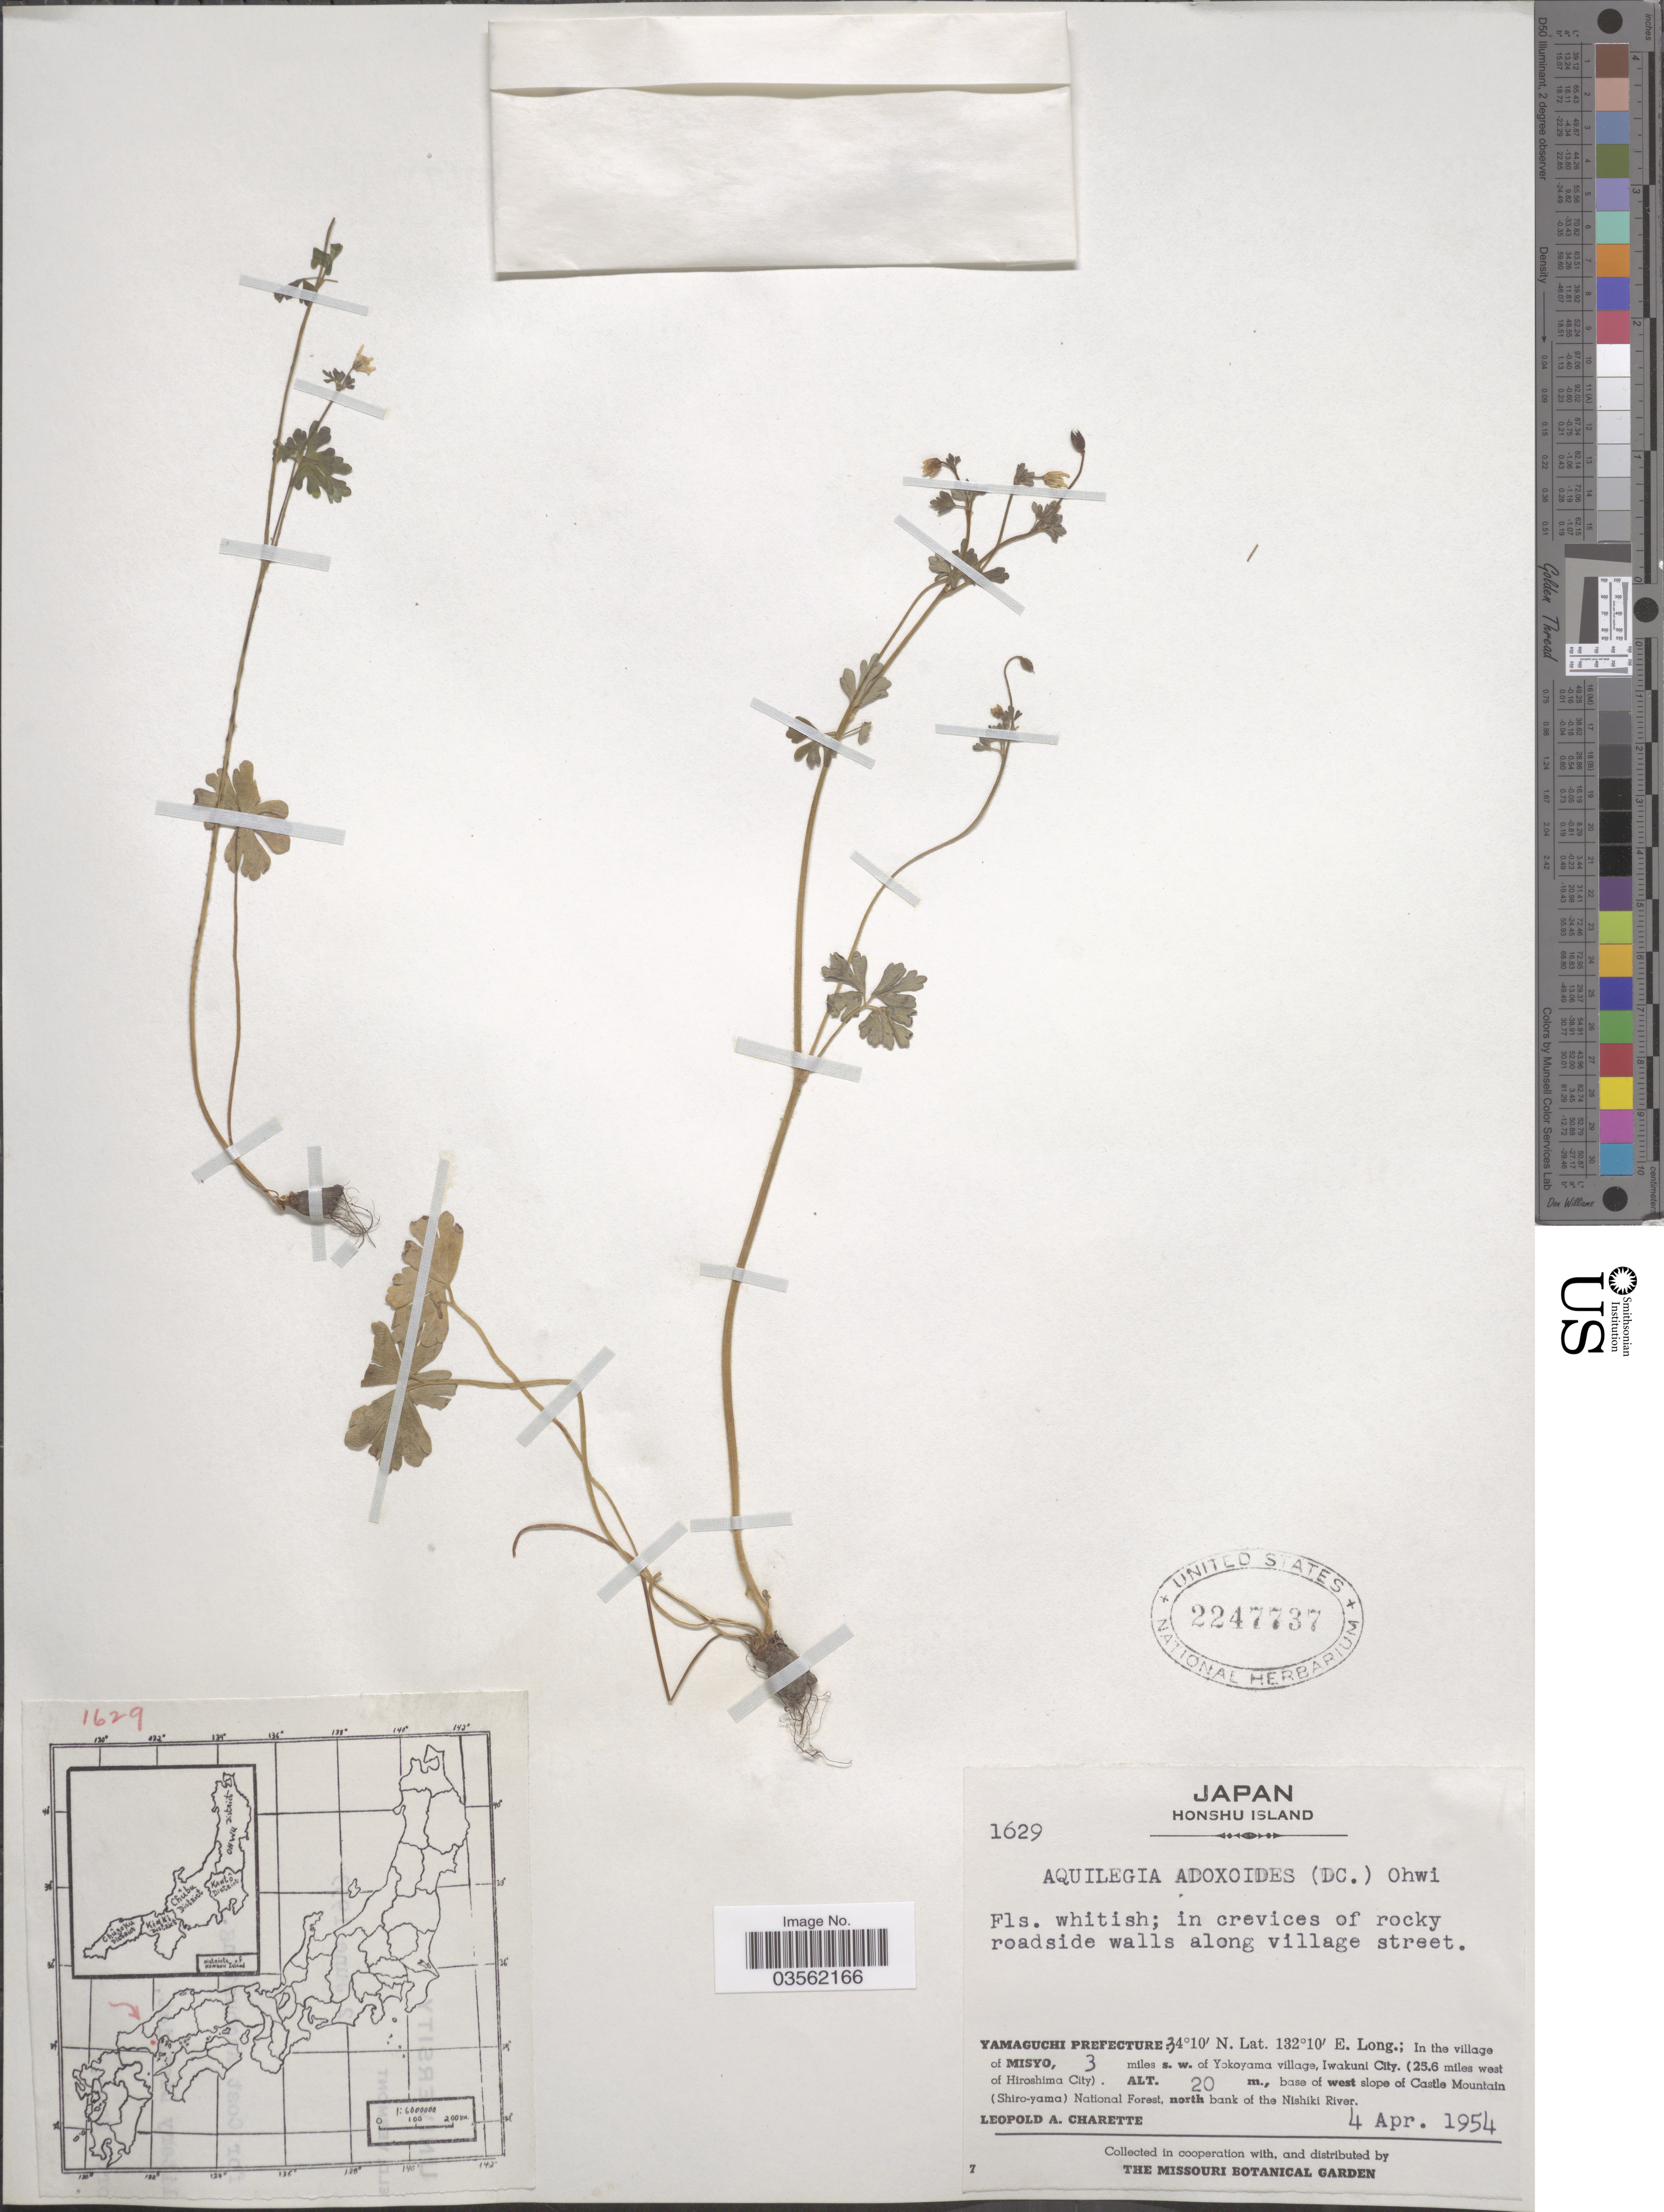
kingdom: Plantae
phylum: Tracheophyta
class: Magnoliopsida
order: Ranunculales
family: Ranunculaceae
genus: Aquilegia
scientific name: Aquilegia adoxoides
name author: (DC.) Ohwi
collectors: L. A. Charette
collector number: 1629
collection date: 1954-04-04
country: Japan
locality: Honshu Island. Yamaguchi Prefecture: In the village of Misyo, 3 miles s. w. of Yokoyama village, Iwakuni City. (25.6 miles west of Hiroshima City). Base of west slope of Castle Mountain (Shiro-yama) National Forest, north bank of the Nishiki River.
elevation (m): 20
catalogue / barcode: US 2247737